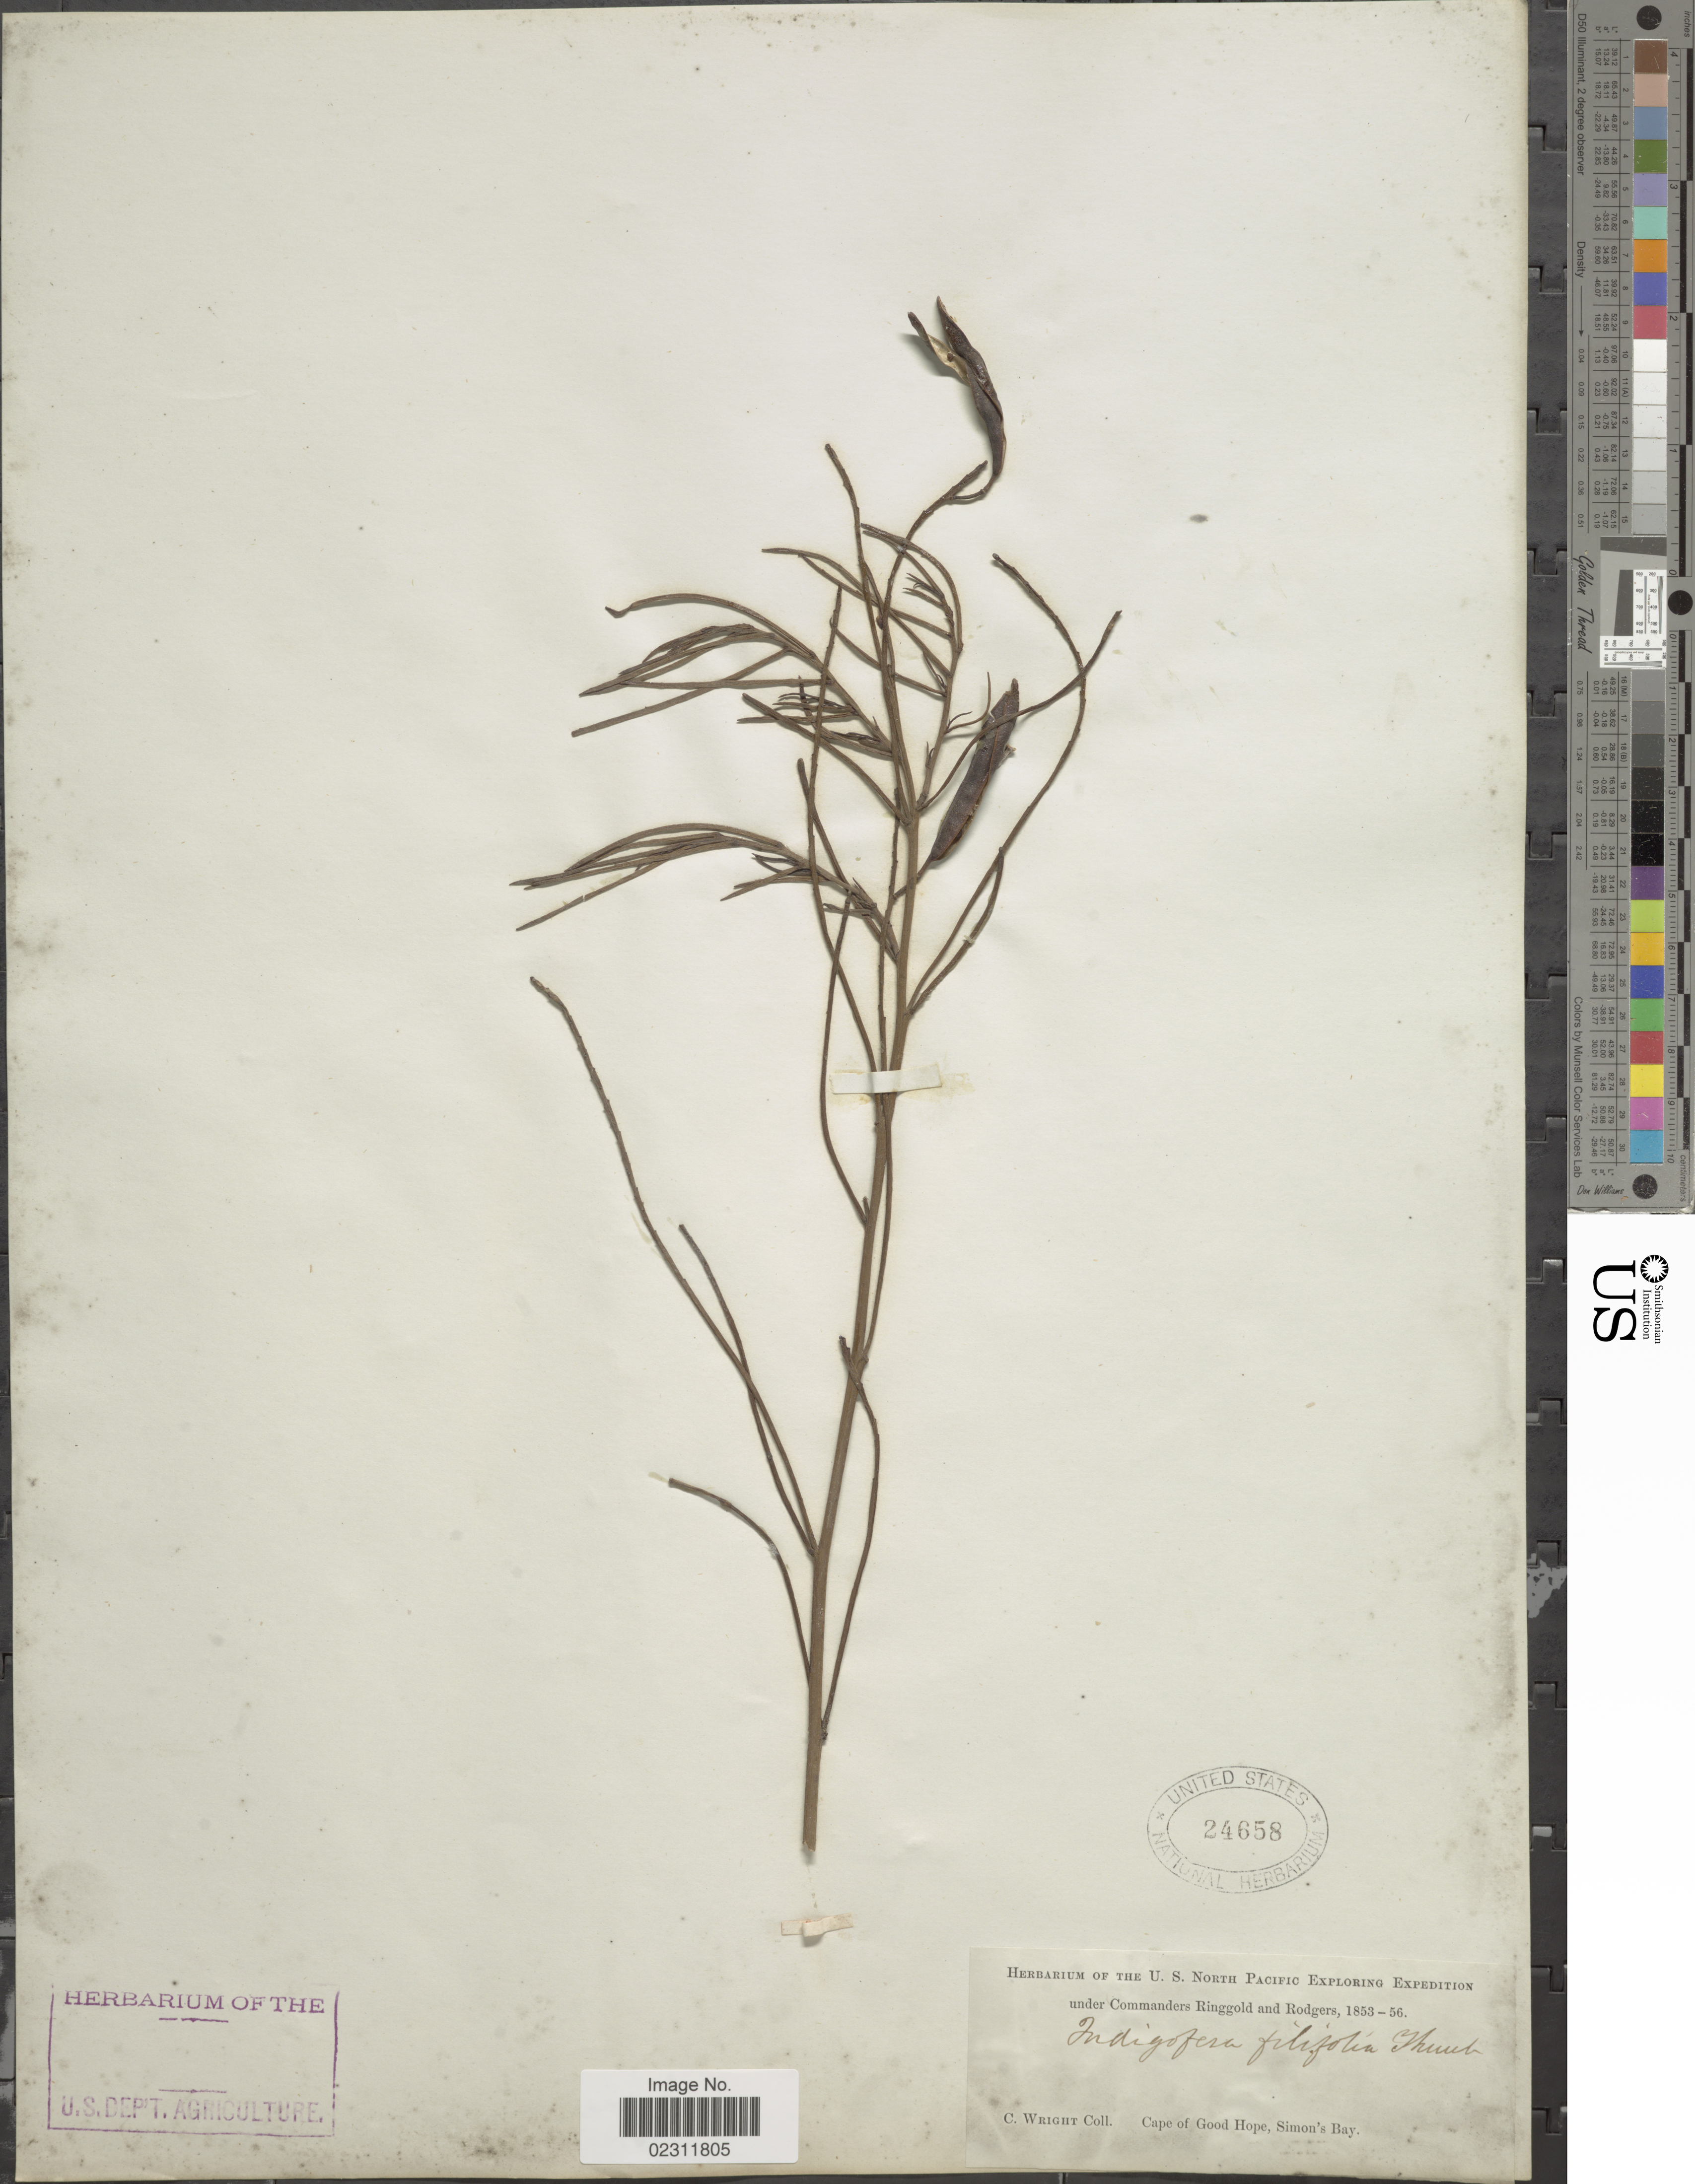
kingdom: Plantae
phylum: Tracheophyta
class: Magnoliopsida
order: Fabales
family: Fabaceae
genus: Indigofera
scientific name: Indigofera filifolia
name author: Thunb.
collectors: C. Wright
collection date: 1853/1856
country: South Africa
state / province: Western Cape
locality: Cape of Good Hope, Simon's Bay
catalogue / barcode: US 24658